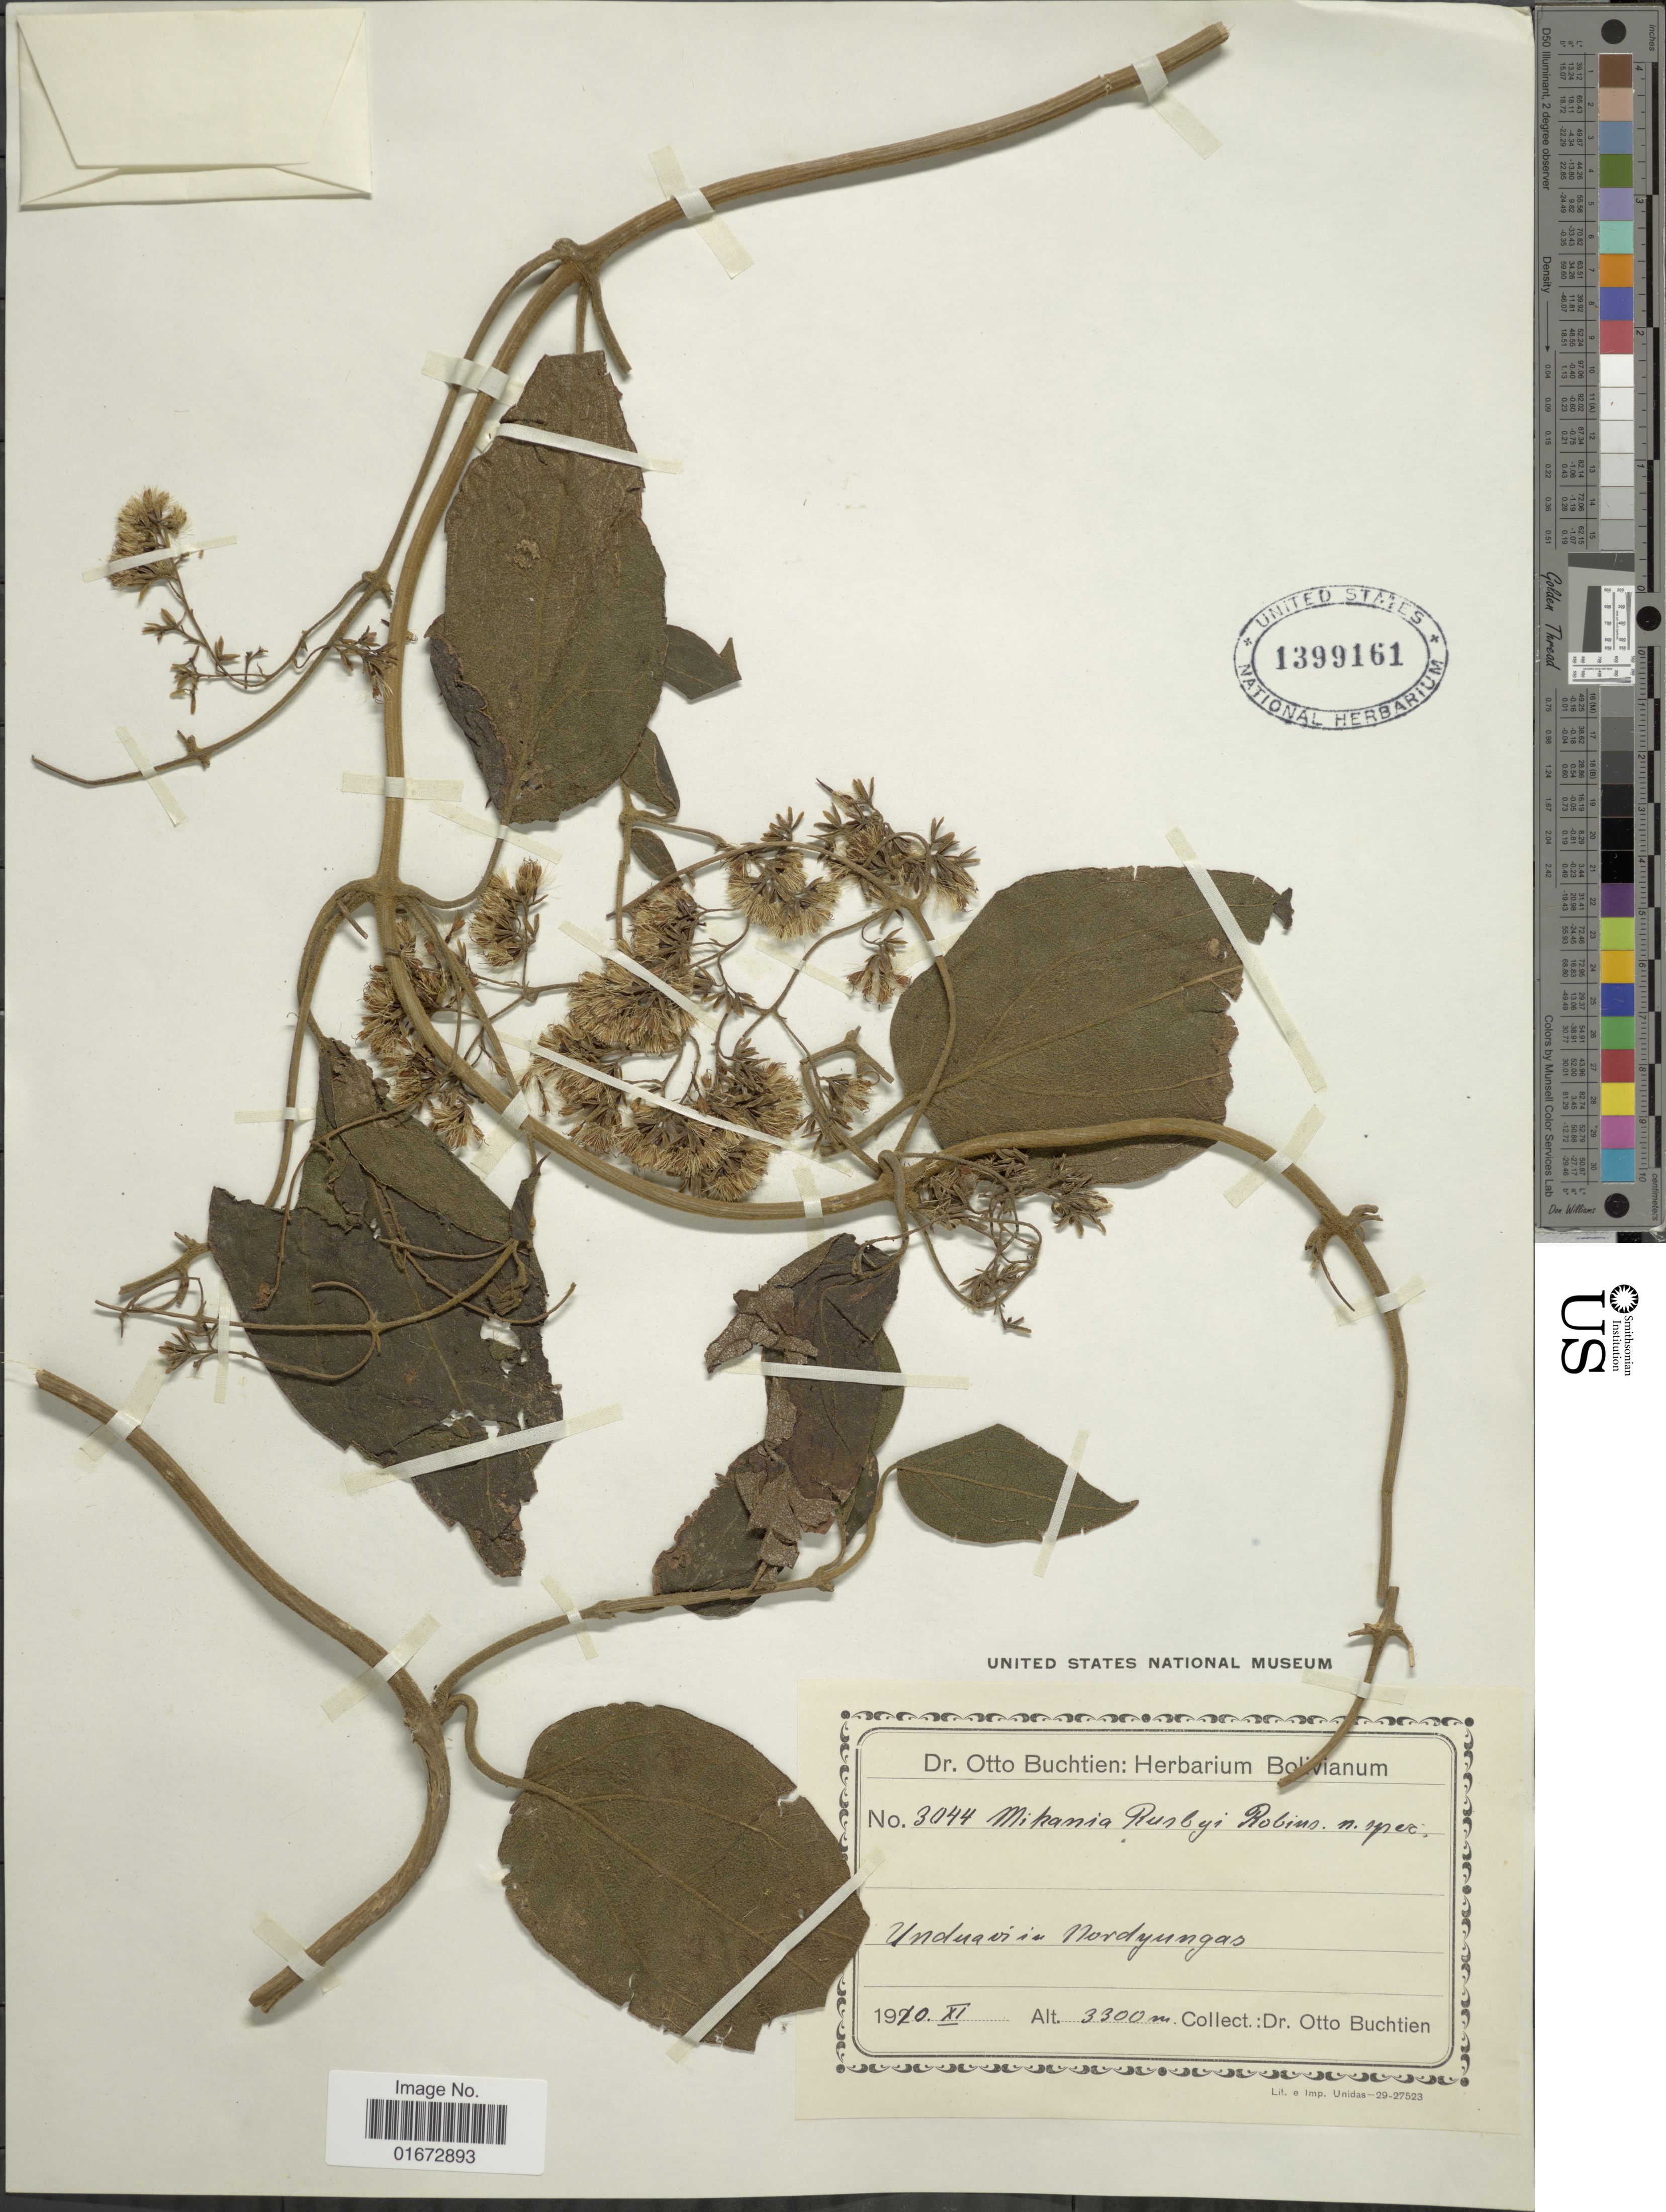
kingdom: Plantae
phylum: Tracheophyta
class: Magnoliopsida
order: Asterales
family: Asteraceae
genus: Mikania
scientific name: Mikania rusbyi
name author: B.L. Rob.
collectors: O. Buchtien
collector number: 3044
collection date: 1910-11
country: Bolivia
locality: Unduavi in Nordyungas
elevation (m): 3300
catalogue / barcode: US 1399161